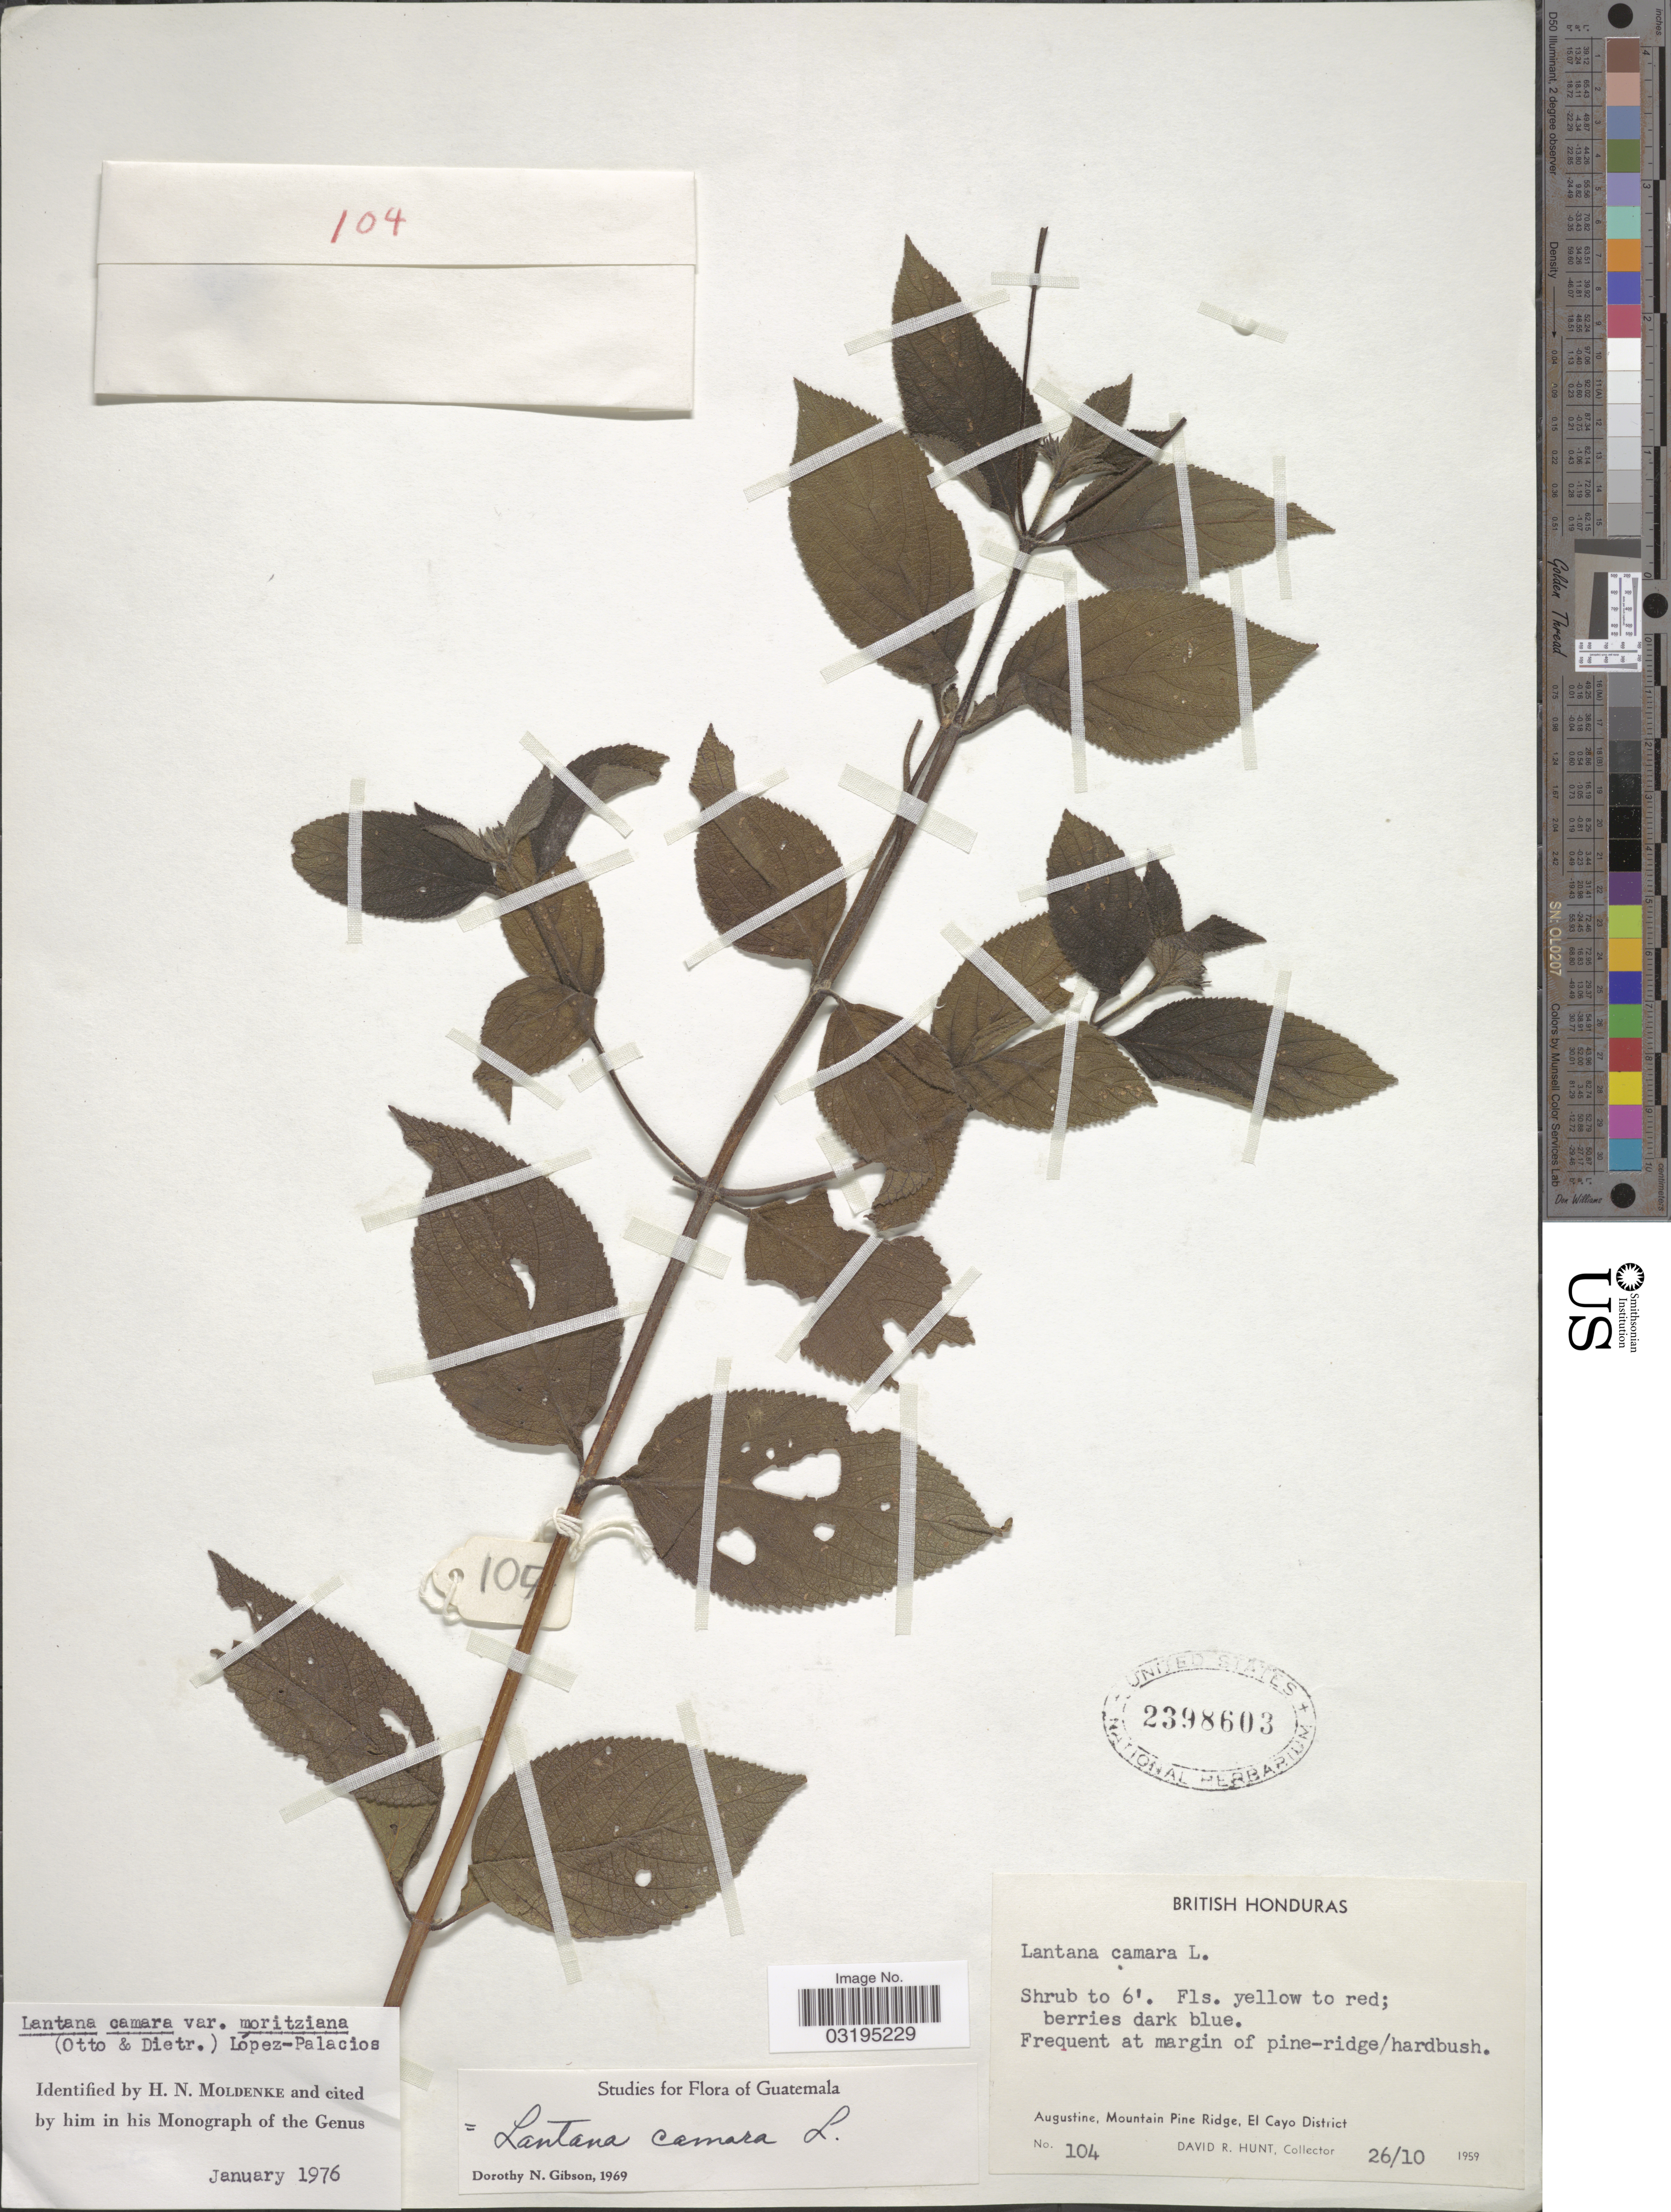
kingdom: Plantae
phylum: Tracheophyta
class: Magnoliopsida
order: Lamiales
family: Verbenaceae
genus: Lantana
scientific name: Lantana camara var. moritziana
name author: (Otto & A. Dietr.) López-Pal.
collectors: D. R. Hunt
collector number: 104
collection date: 1959-10-26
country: Belize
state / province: Cayo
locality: British Honduras. Augustine, Mountain Pine Ridge, El Cayo District.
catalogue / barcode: US 2398603